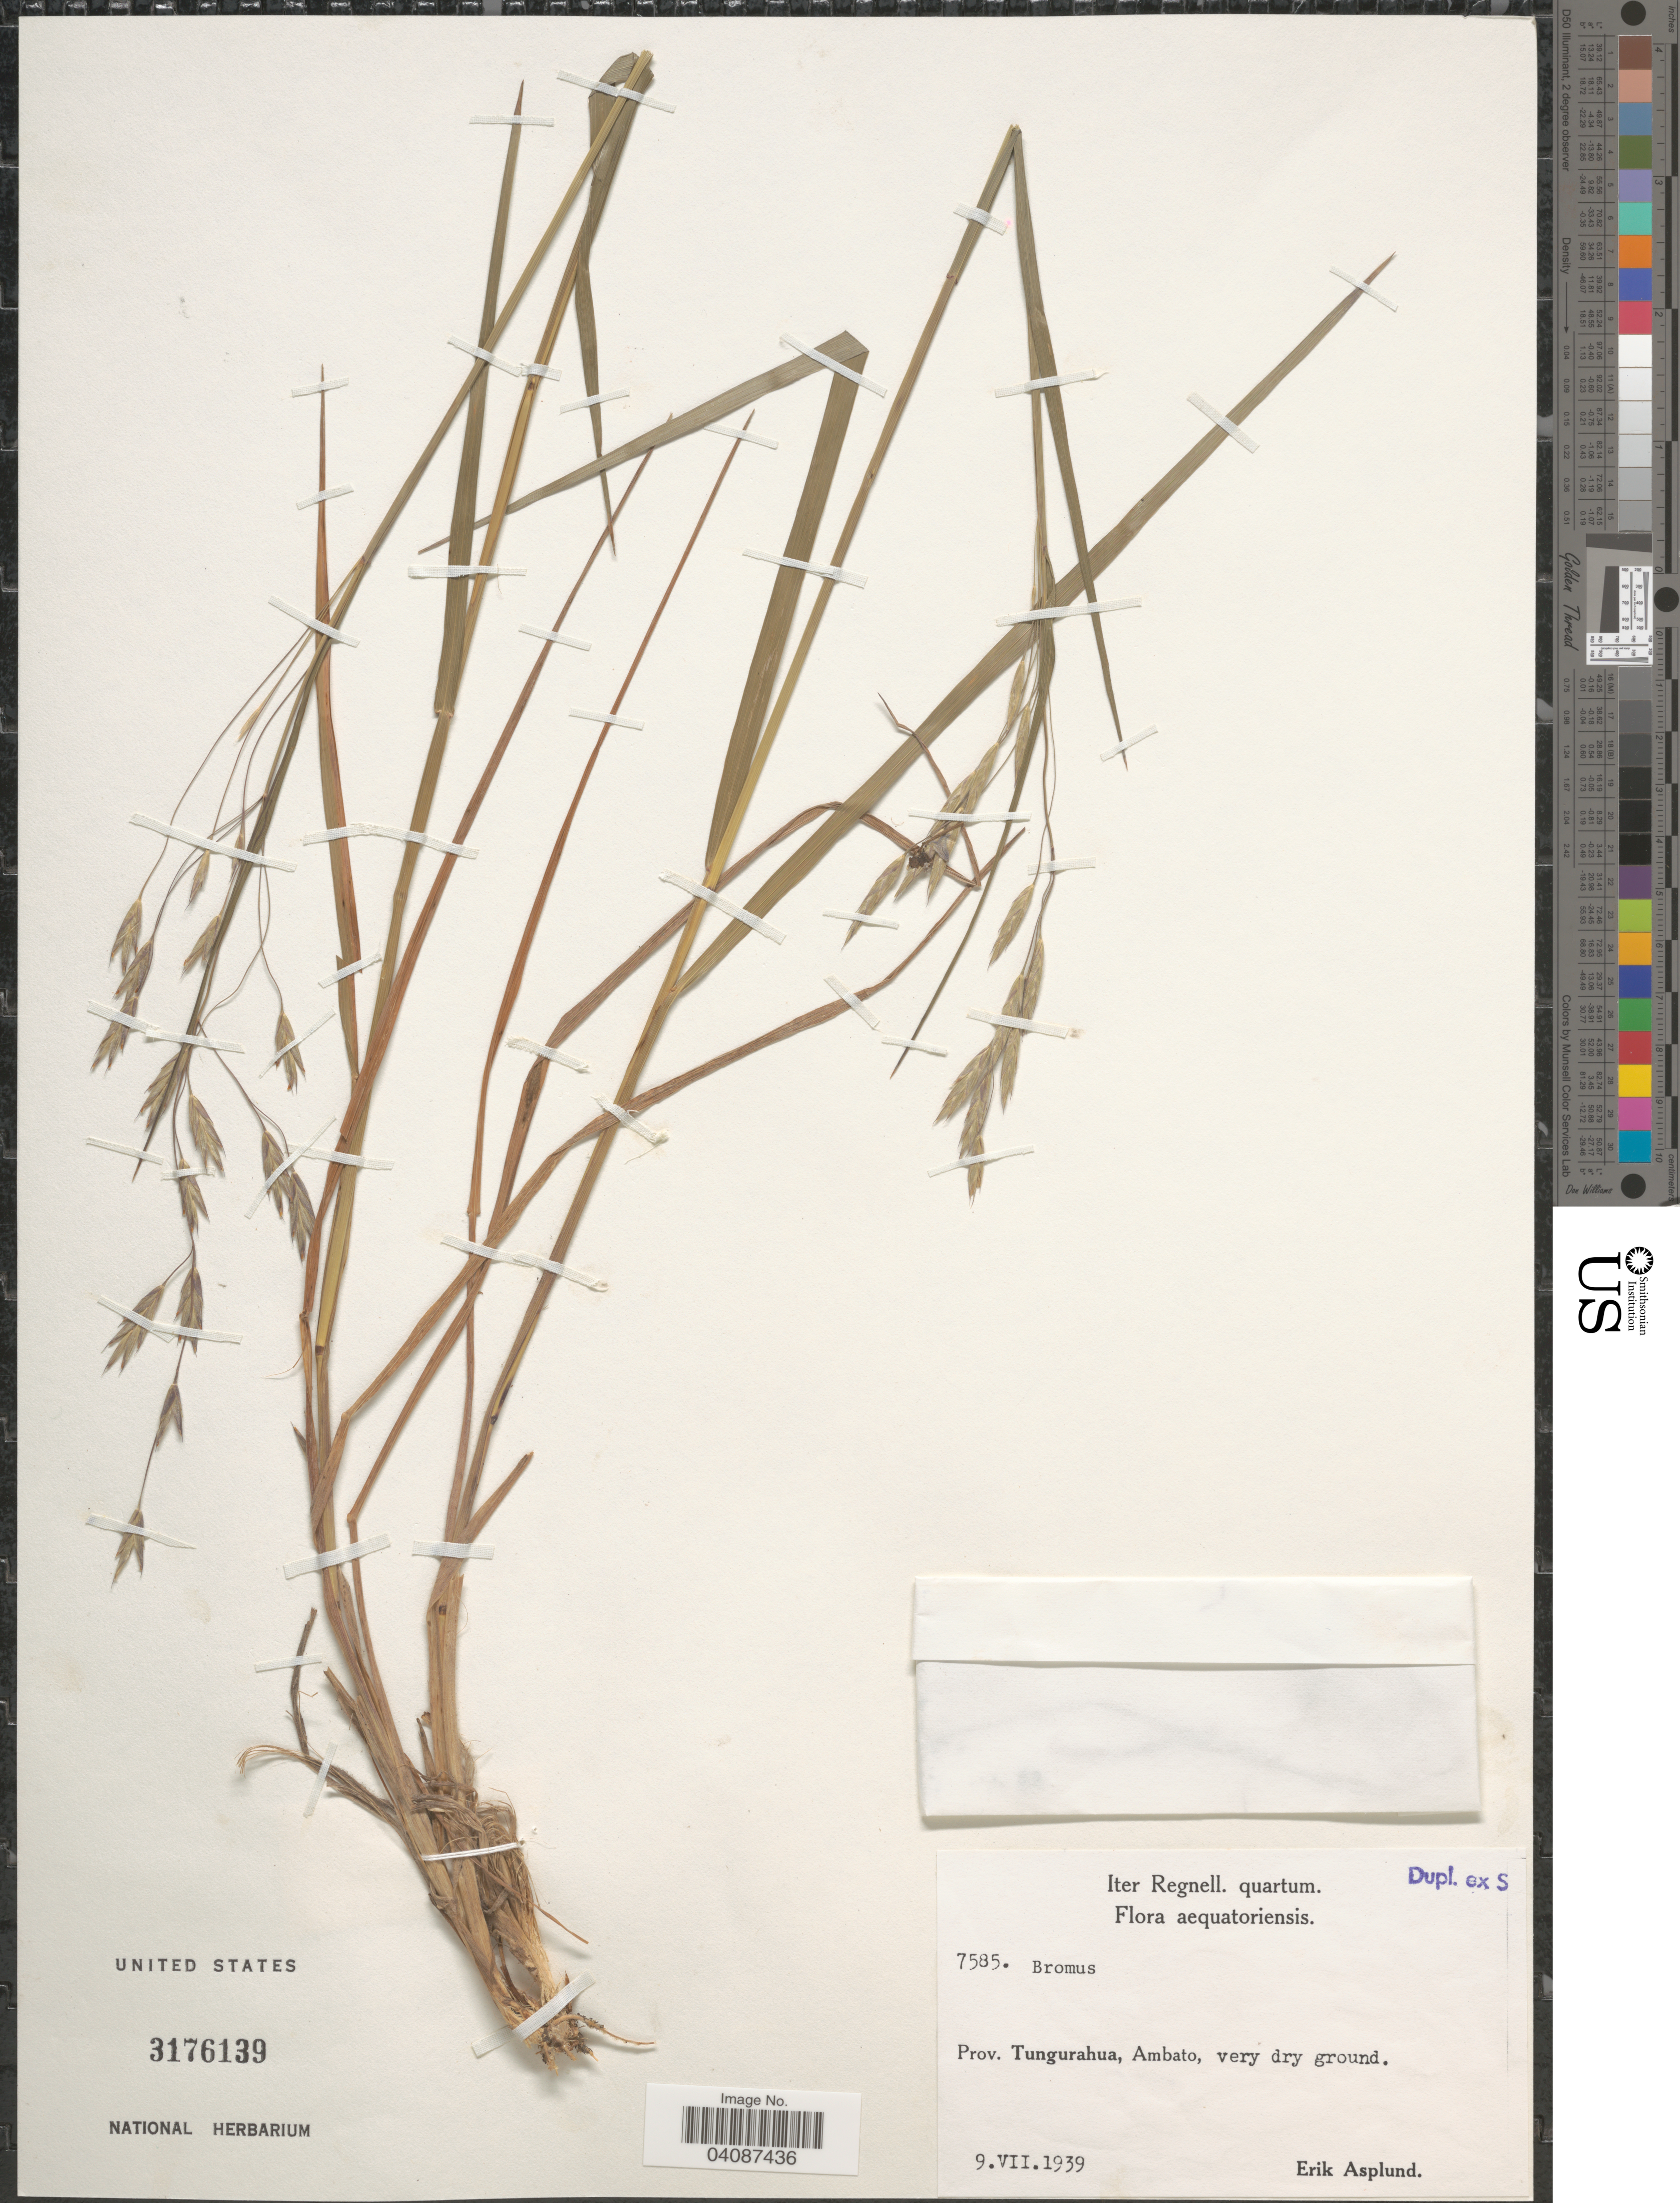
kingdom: Plantae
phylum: Tracheophyta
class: Liliopsida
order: Poales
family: Poaceae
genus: Bromus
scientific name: Bromus sp.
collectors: E. Asplund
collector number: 7585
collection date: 1939-07-09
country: Ecuador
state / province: Tungurahua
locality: Iter Regnell. quartum. Ambato.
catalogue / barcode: US 3176139